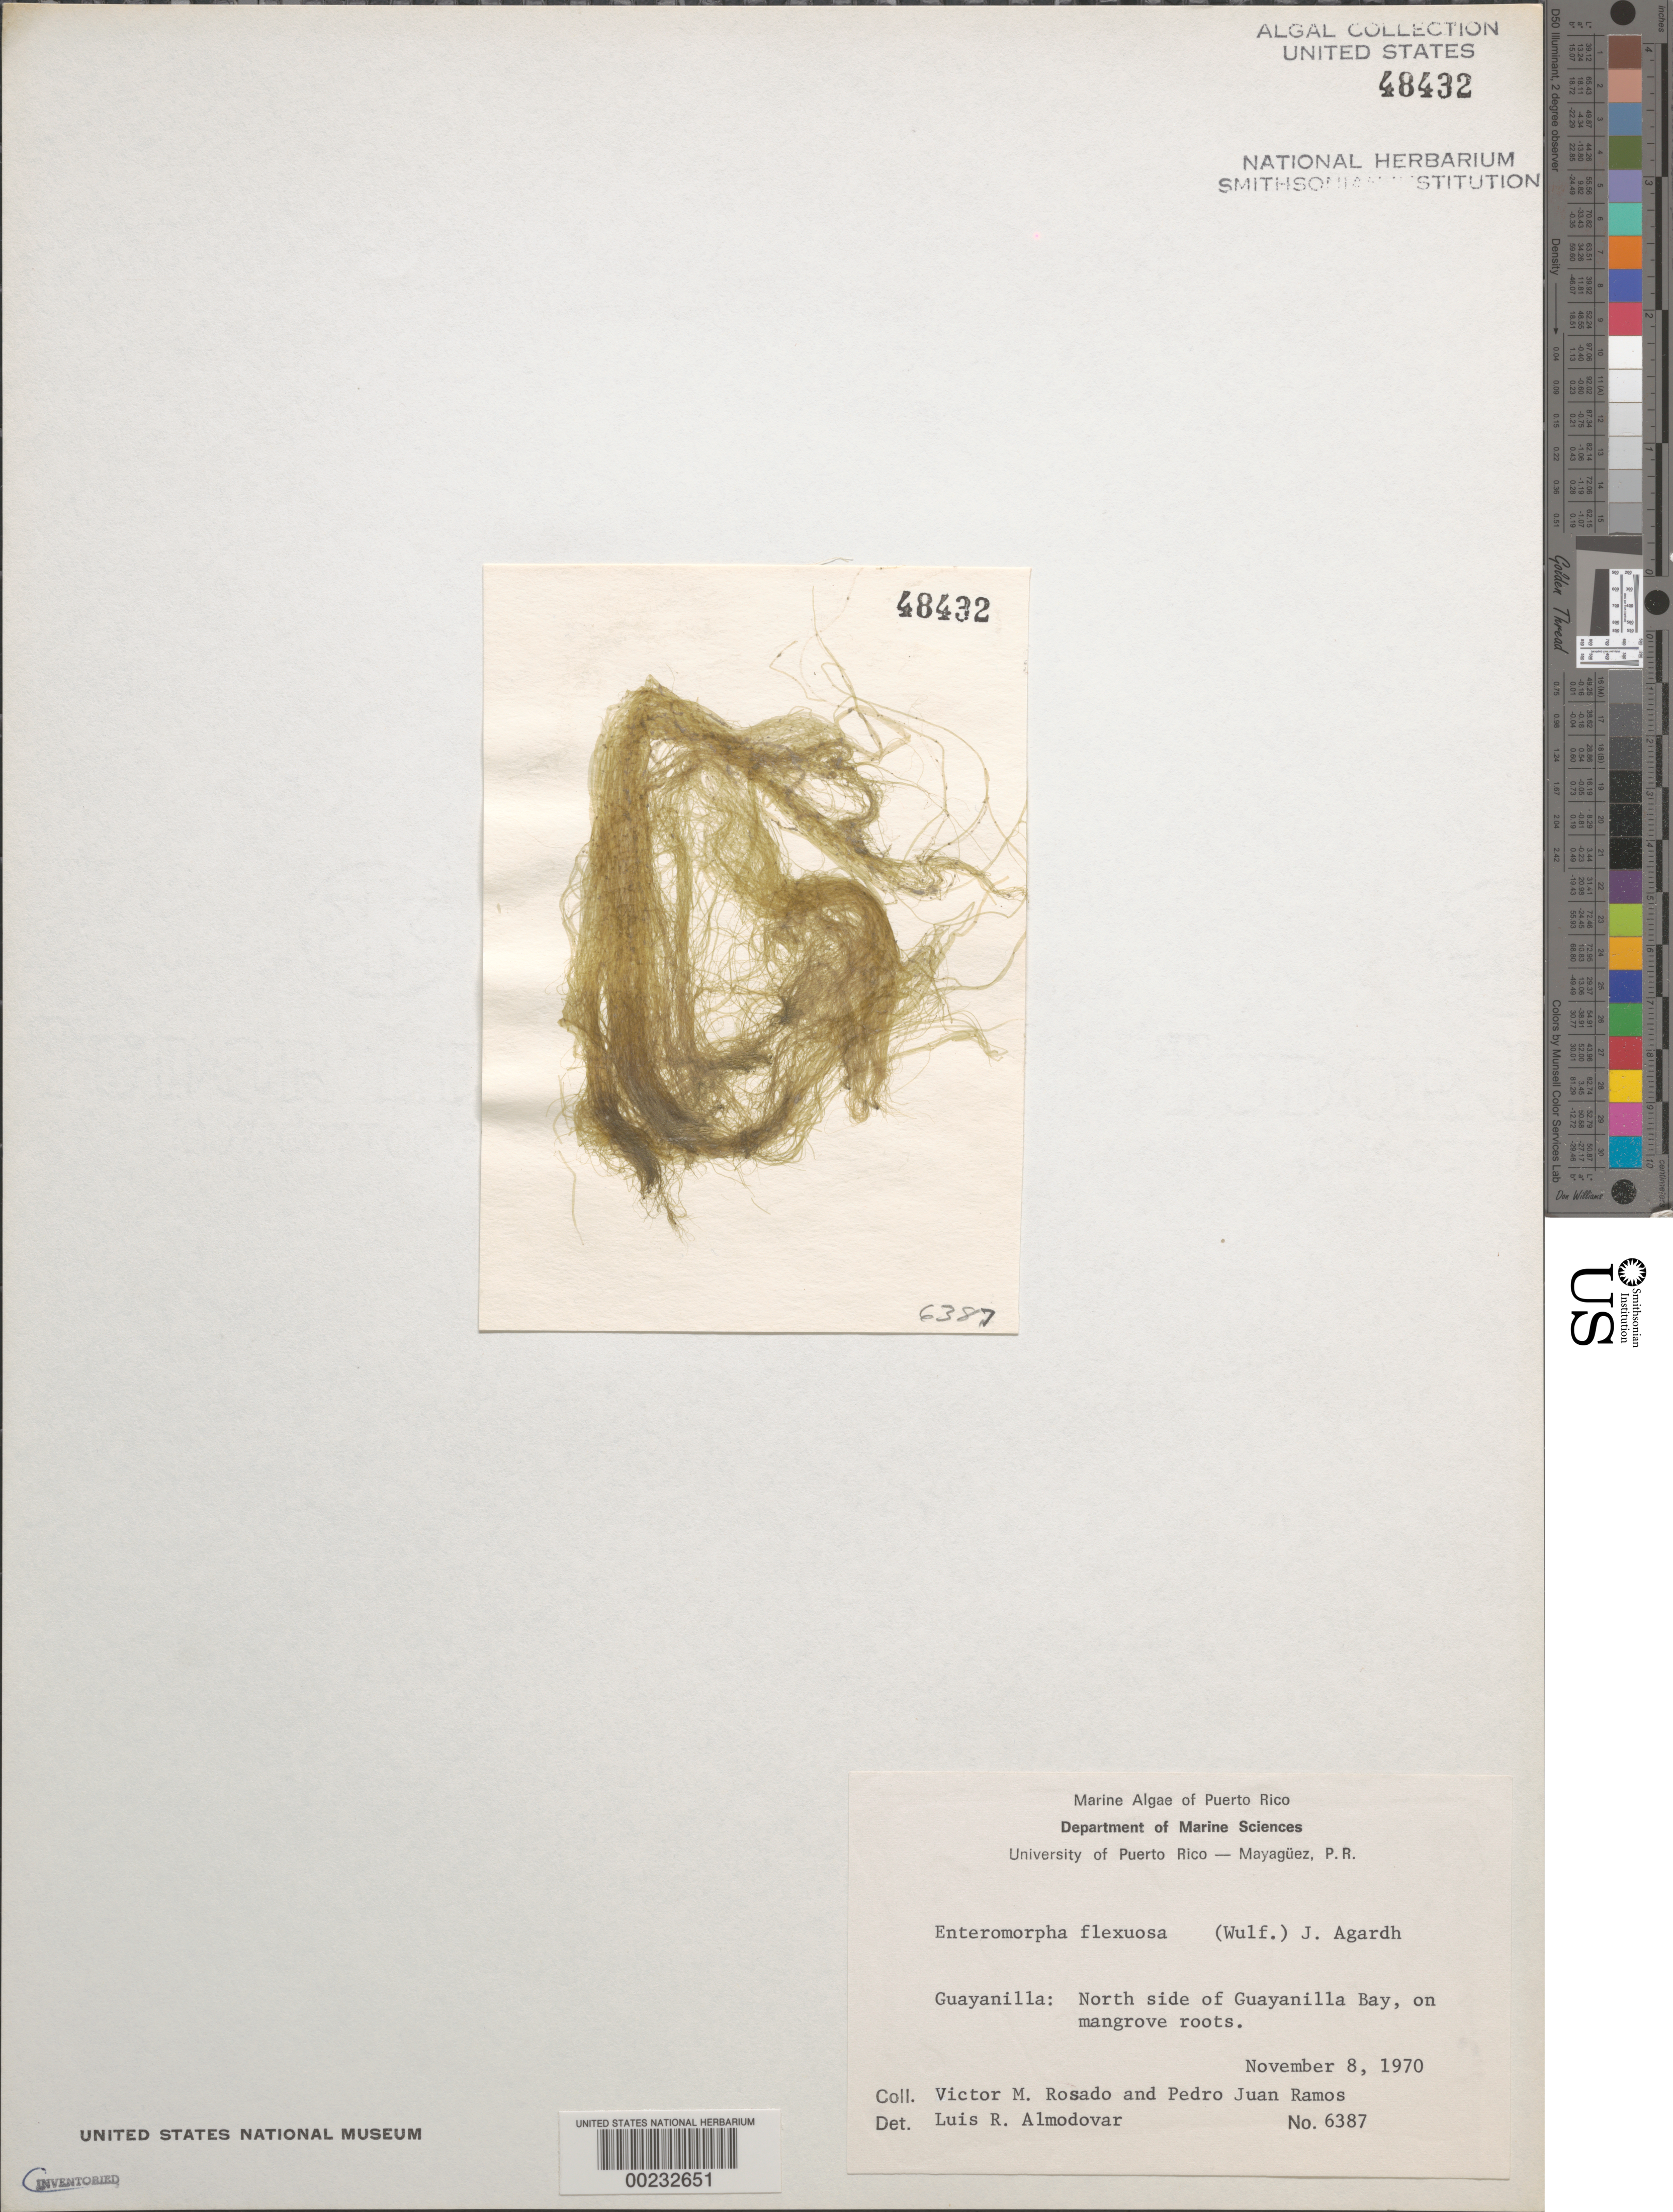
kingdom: Plantae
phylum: Chlorophyta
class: Ulvophyceae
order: Ulvales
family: Ulvaceae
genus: Ulva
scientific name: Ulva flexuosa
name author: Wulfen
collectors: V. Rosado & P. Ramos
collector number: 6387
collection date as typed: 08 Nov 1970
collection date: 1970-11-08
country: Puerto Rico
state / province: Guayanilla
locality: Guayanilla bay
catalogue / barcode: US 48432